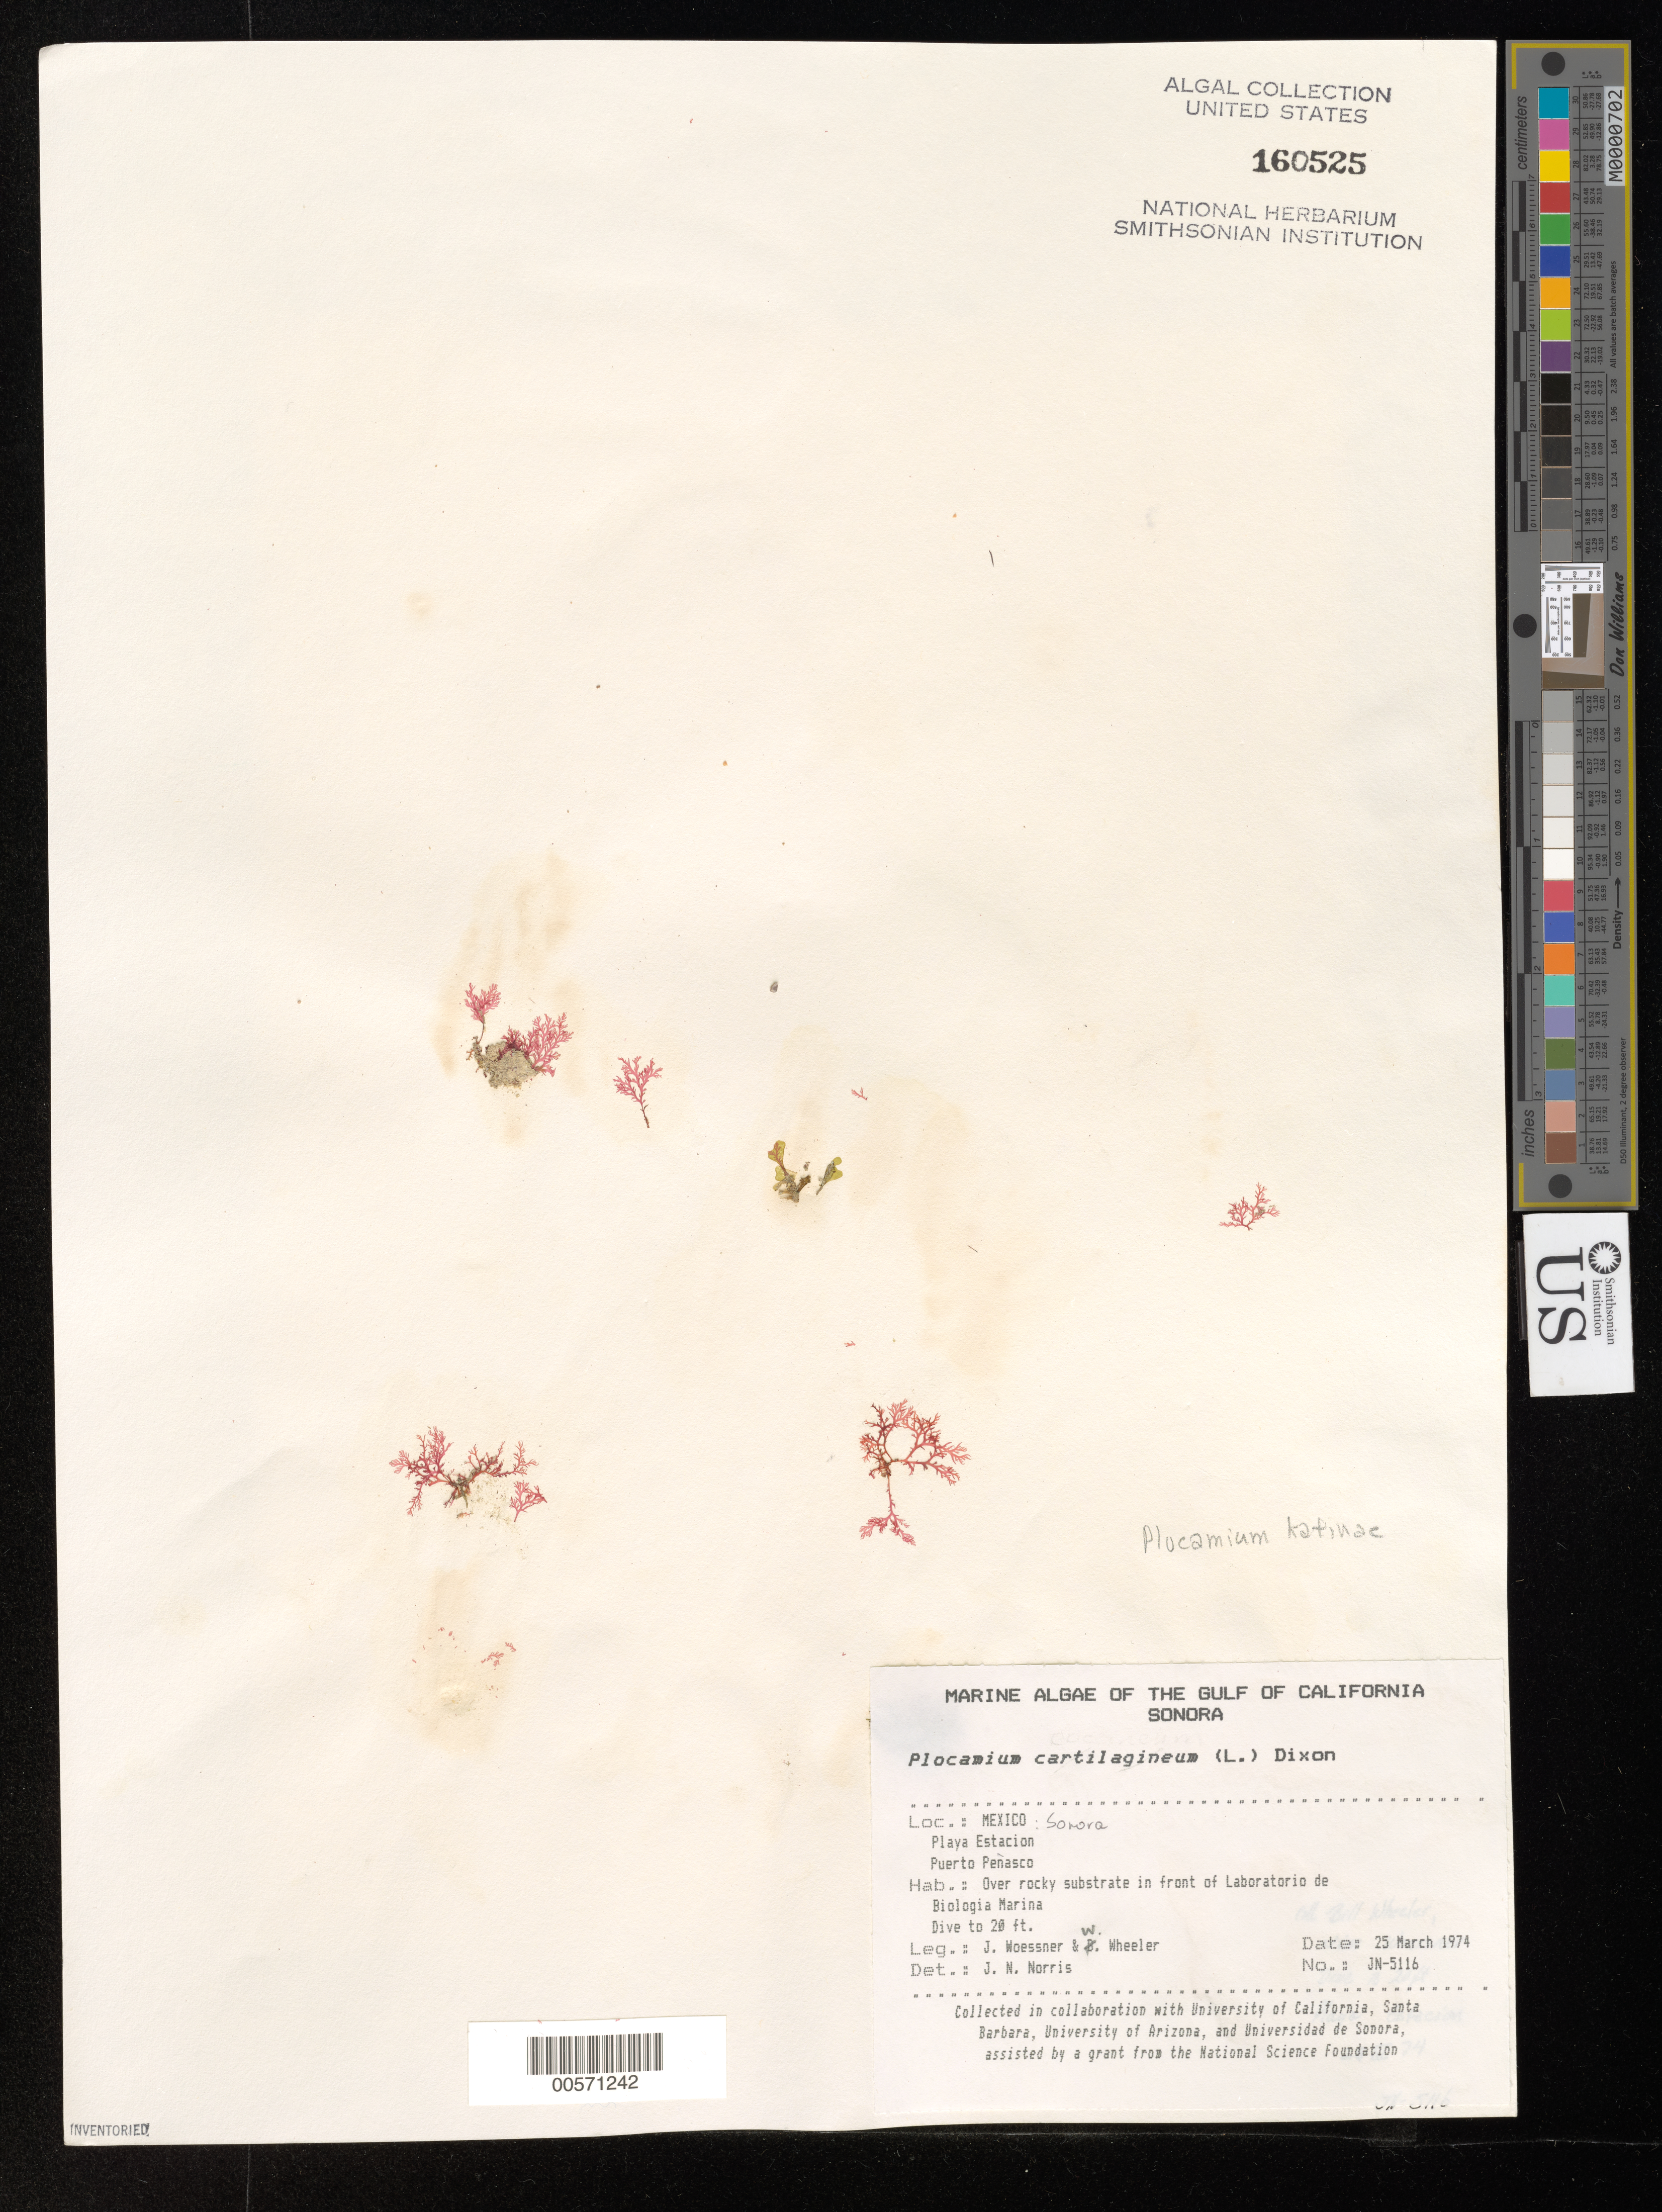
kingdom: Plantae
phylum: Rhodophyta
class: Florideophyceae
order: Plocamiales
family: Plocamiaceae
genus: Plocamium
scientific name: Plocamium katinae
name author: J.N. Norris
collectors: J. Woessner & W. Wheeler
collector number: Jn-5116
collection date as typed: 25 Mar 1974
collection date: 1974-03-25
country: Mexico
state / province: Sonora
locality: Playa Estacion, Puerto Penasco, marine station shore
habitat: Over rocky substrate.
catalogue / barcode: US 160525